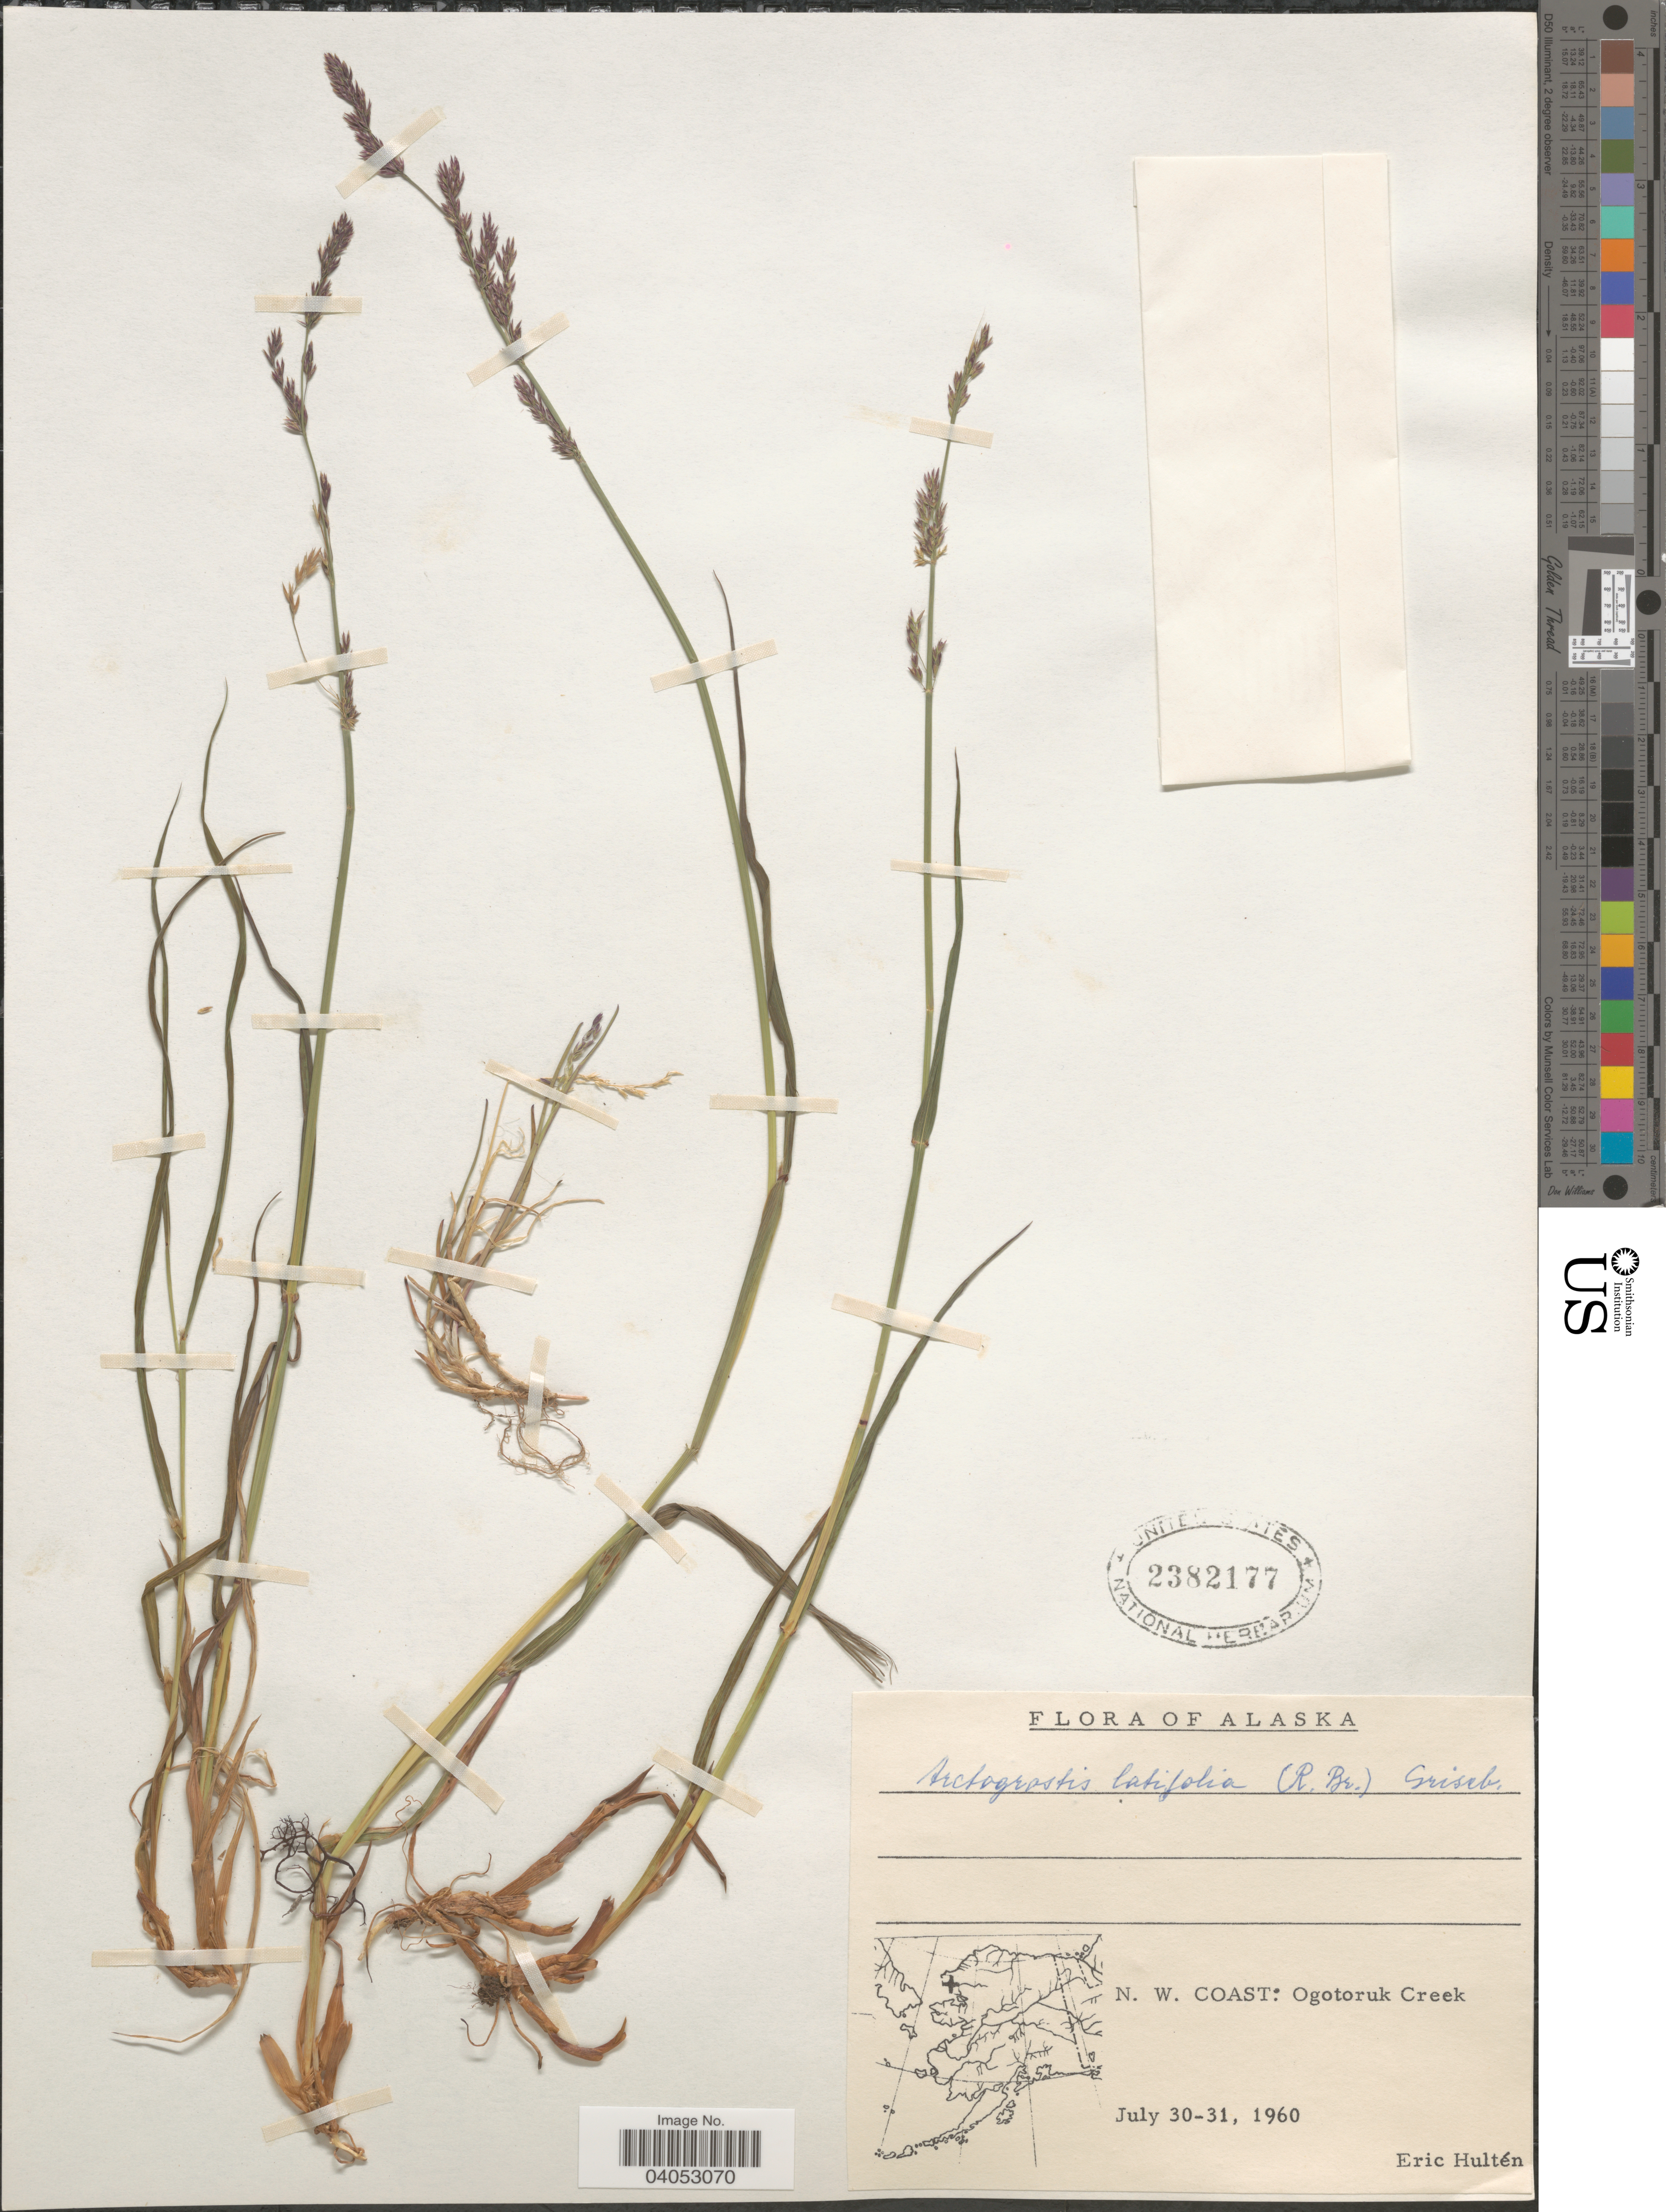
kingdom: Plantae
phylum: Tracheophyta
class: Liliopsida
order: Poales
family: Poaceae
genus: Arctagrostis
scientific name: Arctagrostis latifolia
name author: (R. Br.) Griseb.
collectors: E. G. Hultén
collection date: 1960-07-30/1960-07-31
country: United States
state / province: Alaska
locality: N. W. Coast: Ogotoruk Creek.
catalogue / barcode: US 2382177